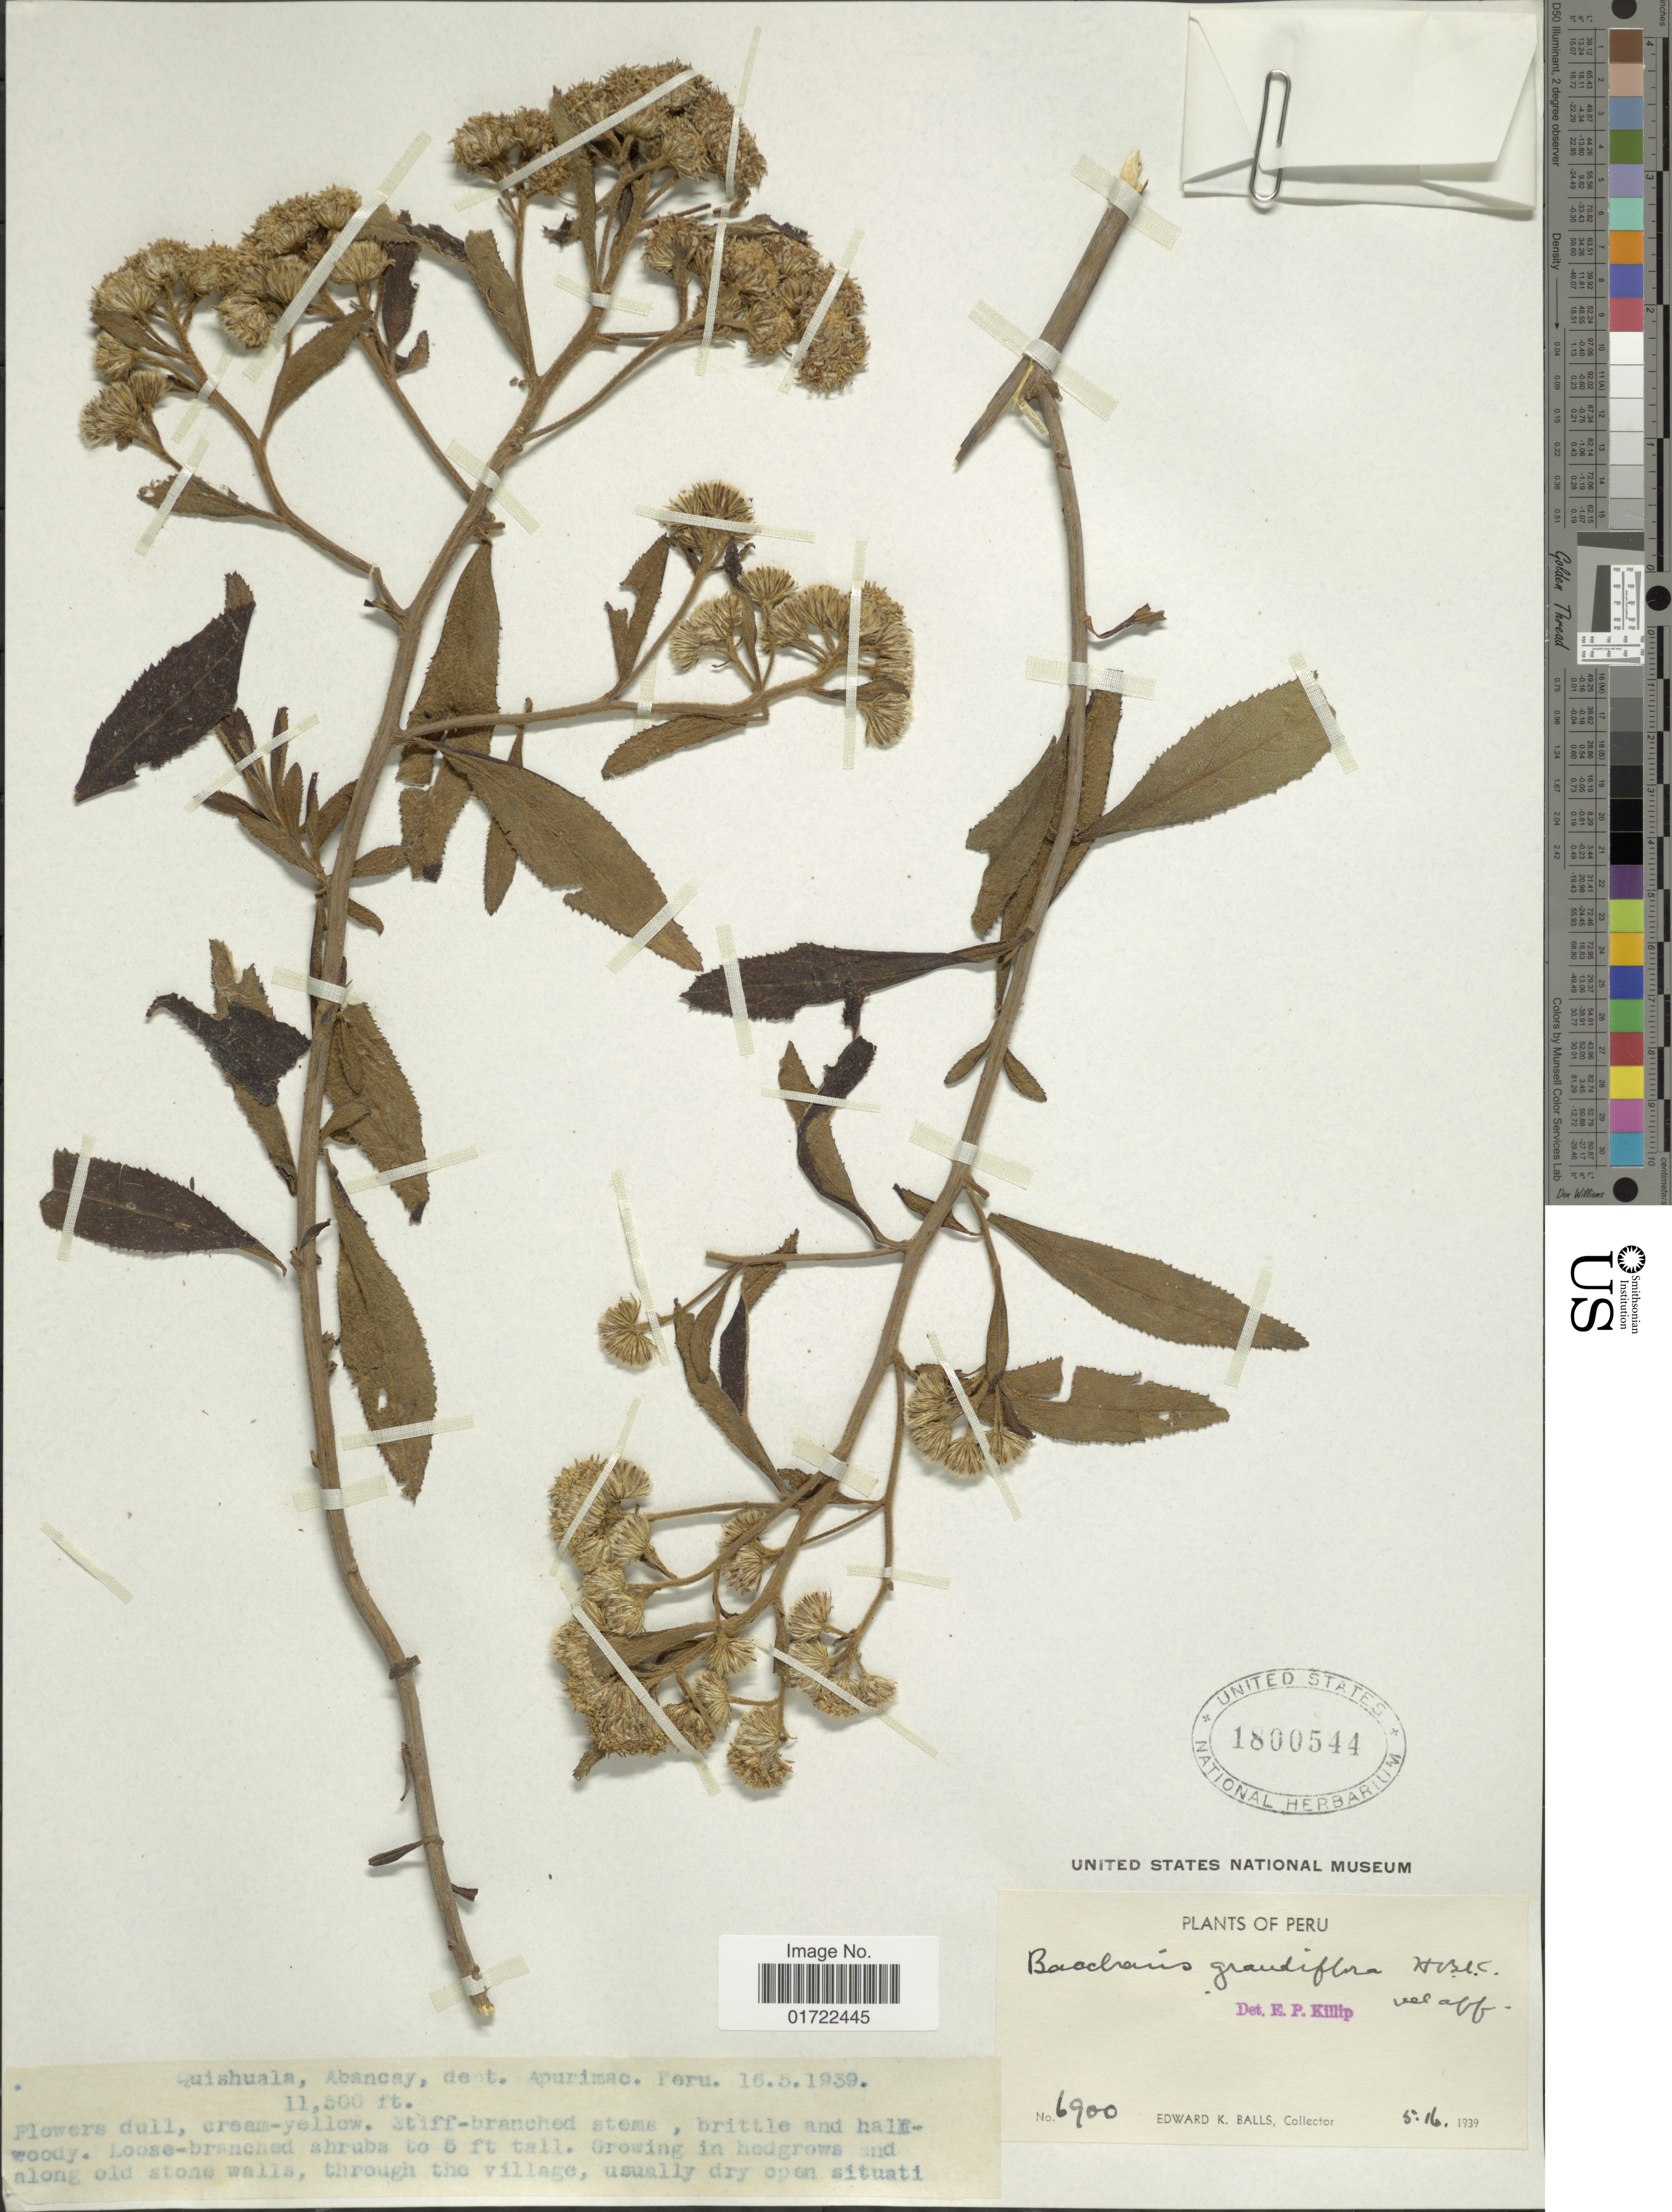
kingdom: Plantae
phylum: Tracheophyta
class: Magnoliopsida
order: Asterales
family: Asteraceae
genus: Baccharis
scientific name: Baccharis grandiflora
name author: Kunth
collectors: E. K. Balls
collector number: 6900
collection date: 1939-05-16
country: Peru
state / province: Apurímac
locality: Quishuala, Abancay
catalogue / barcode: US 1800544